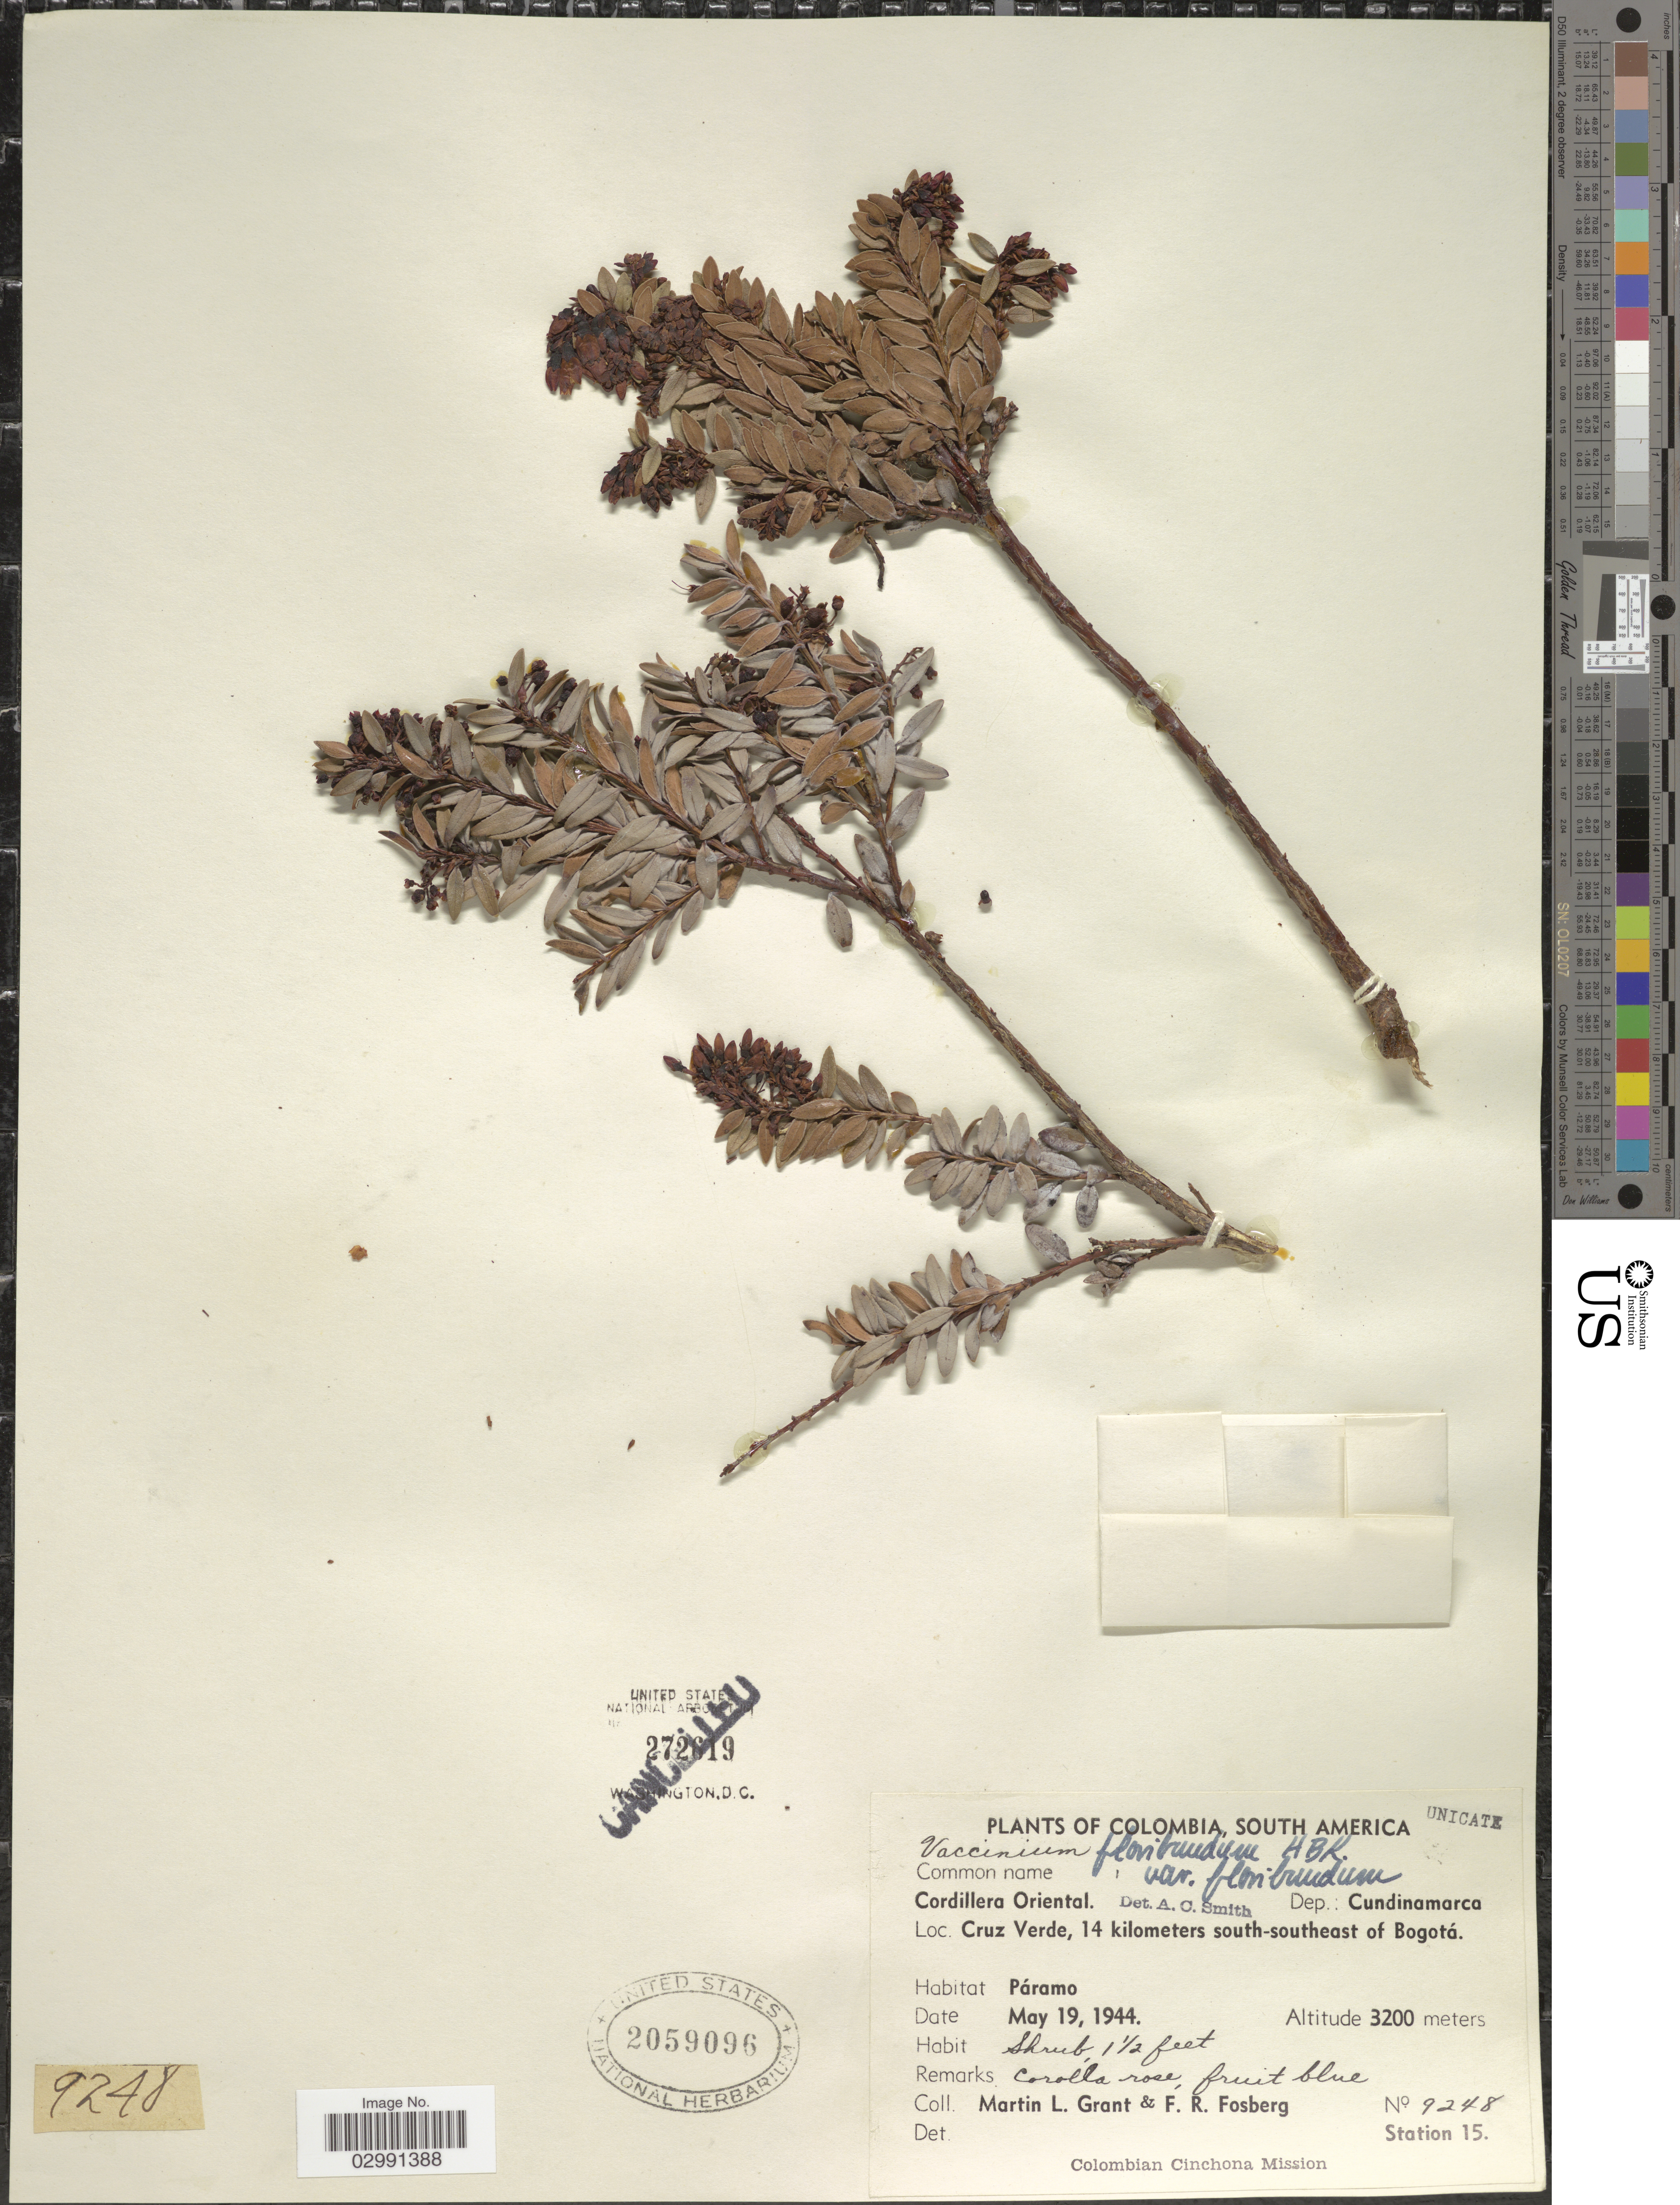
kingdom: Plantae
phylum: Tracheophyta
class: Magnoliopsida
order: Ericales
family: Ericaceae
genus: Vaccinium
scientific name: Vaccinium floribundum var. floribundum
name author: Kunth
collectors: M. L. Grant & F. R. Fosberg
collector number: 9248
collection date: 1944-05-19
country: Colombia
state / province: Cundinamarca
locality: South America. Cordillera Oriental. Dep.: Cundinamarca. Cruz Verde, 14 kilometers south-southeast of Bogotá.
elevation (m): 3200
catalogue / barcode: US 2059096